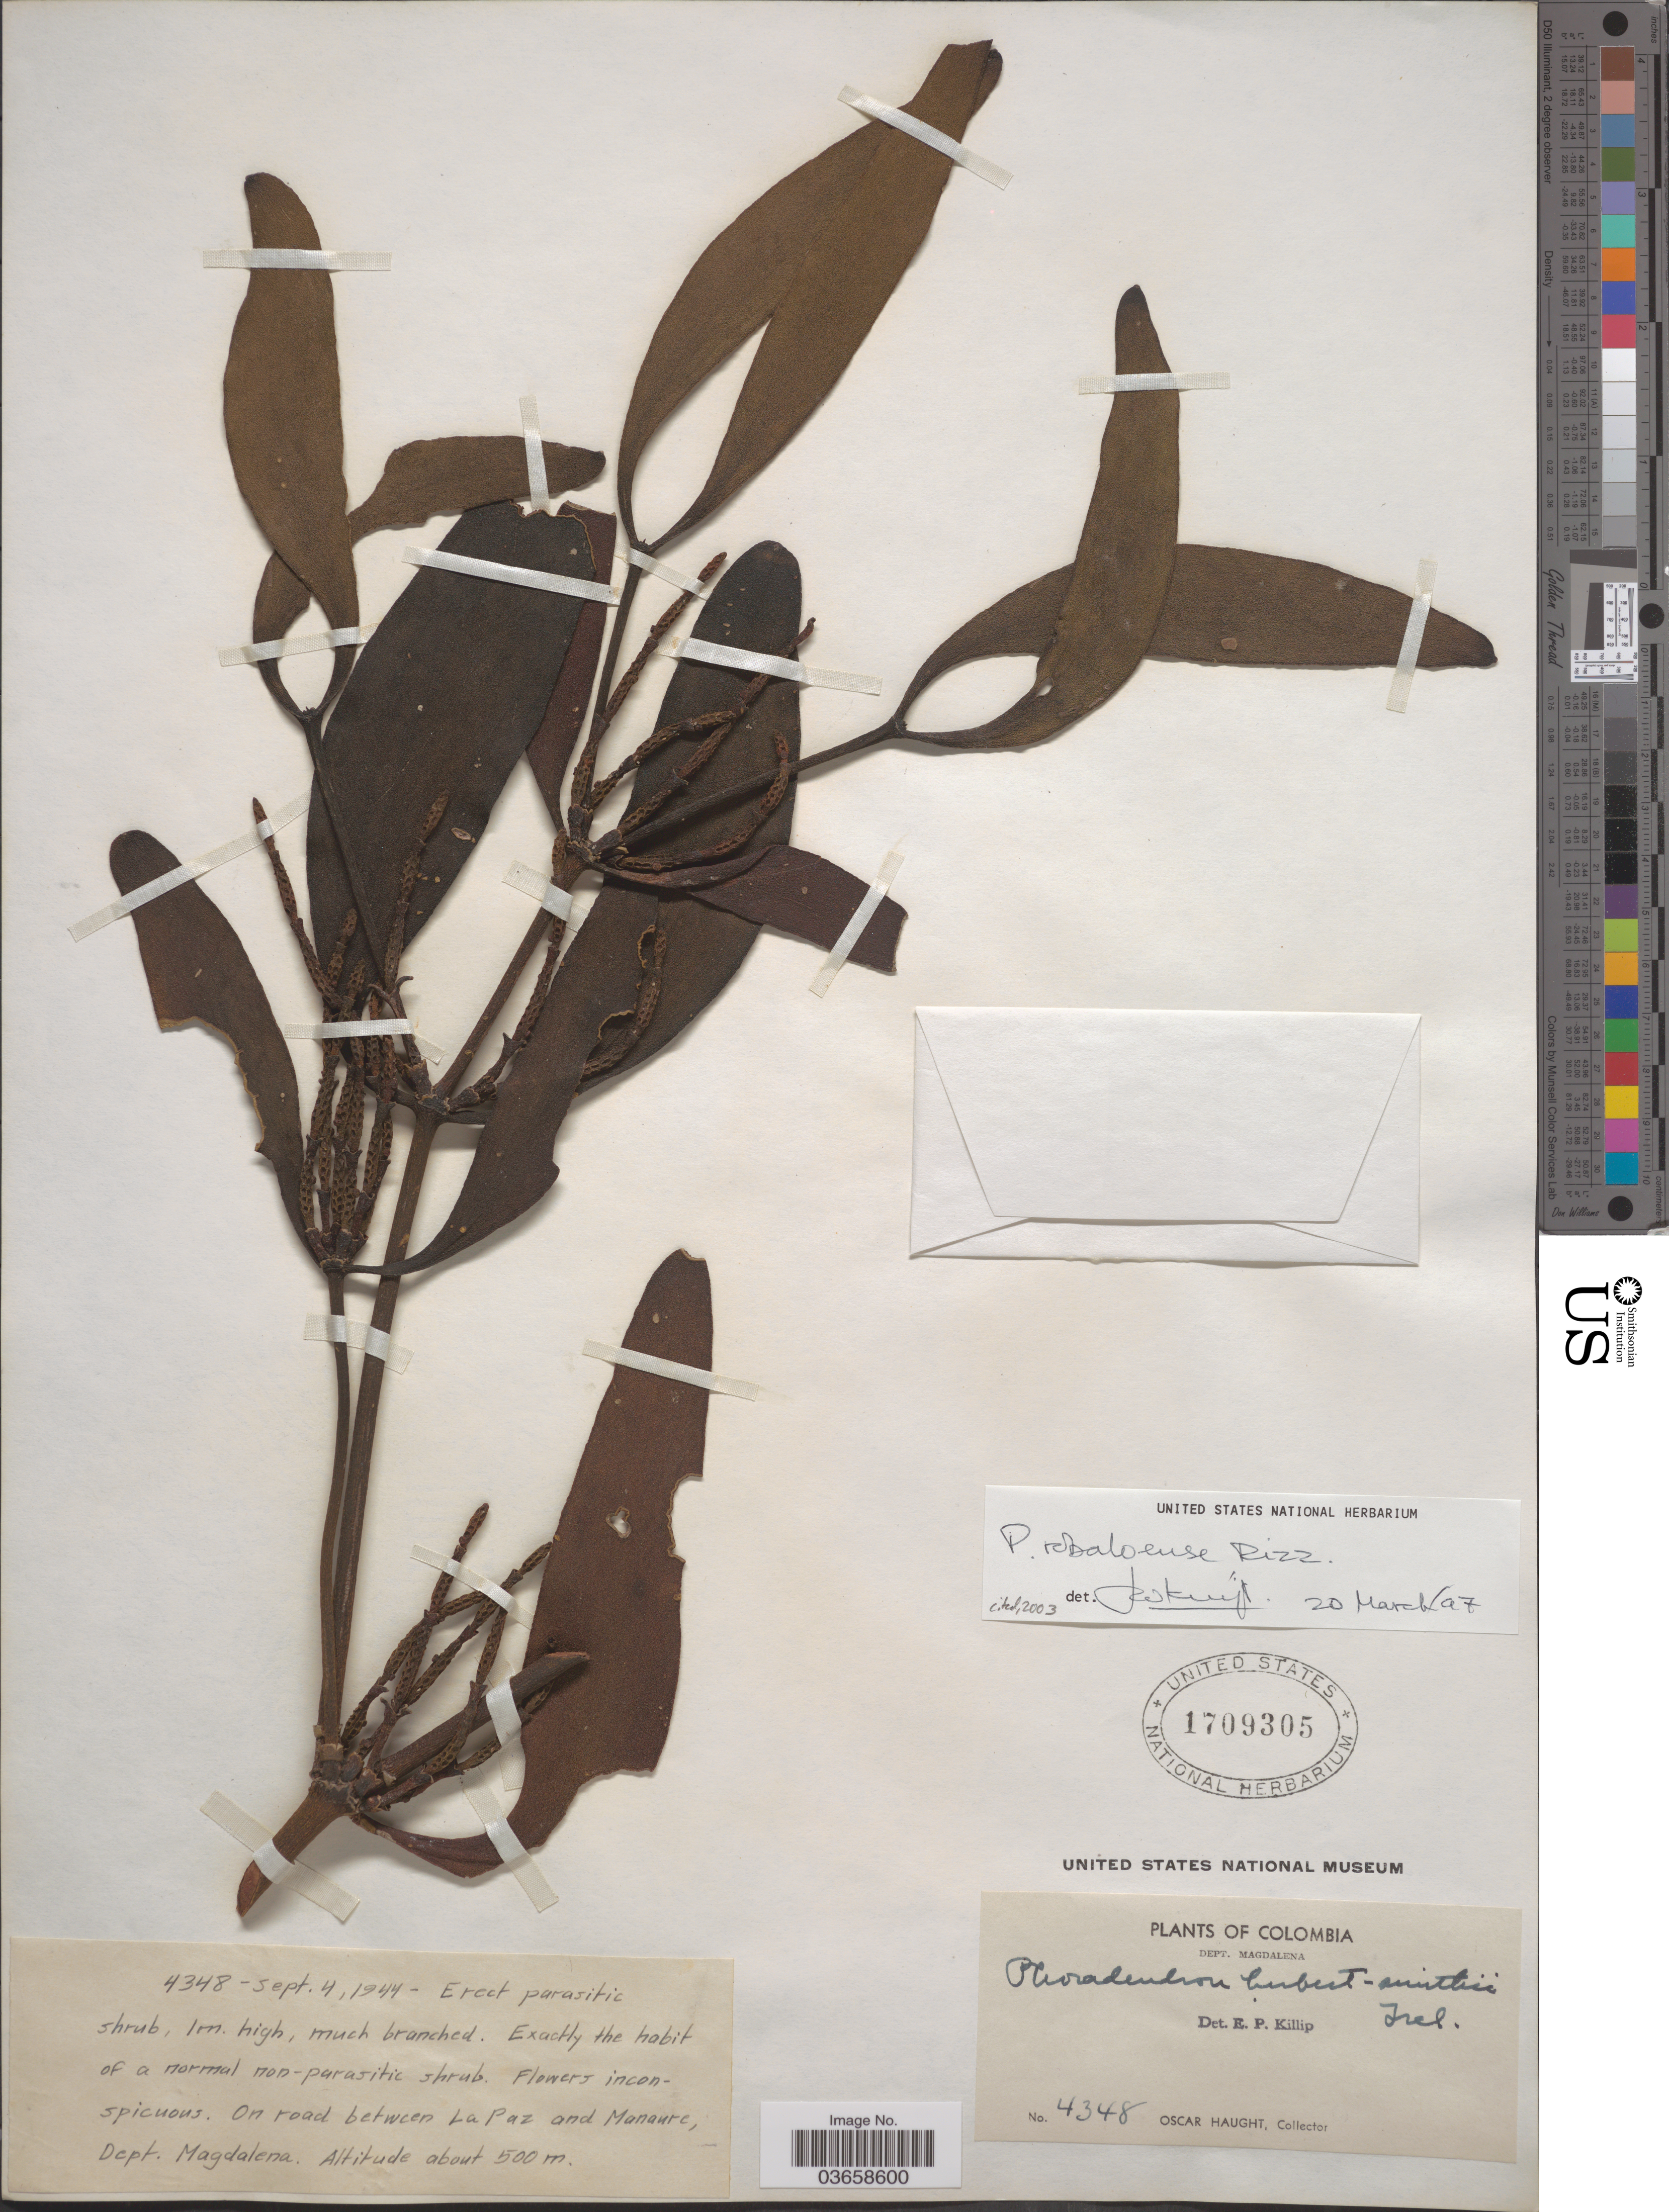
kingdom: Plantae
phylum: Tracheophyta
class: Magnoliopsida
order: Santalales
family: Viscaceae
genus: Phoradendron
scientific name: Phoradendron robaloense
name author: Woodson ex Rizzini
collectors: O. L. Haught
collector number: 4348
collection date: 1944-09-04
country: Colombia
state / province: Magdalena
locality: On road between La Paz and Manaure, Dept. Magdalena.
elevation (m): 500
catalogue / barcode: US 1709305